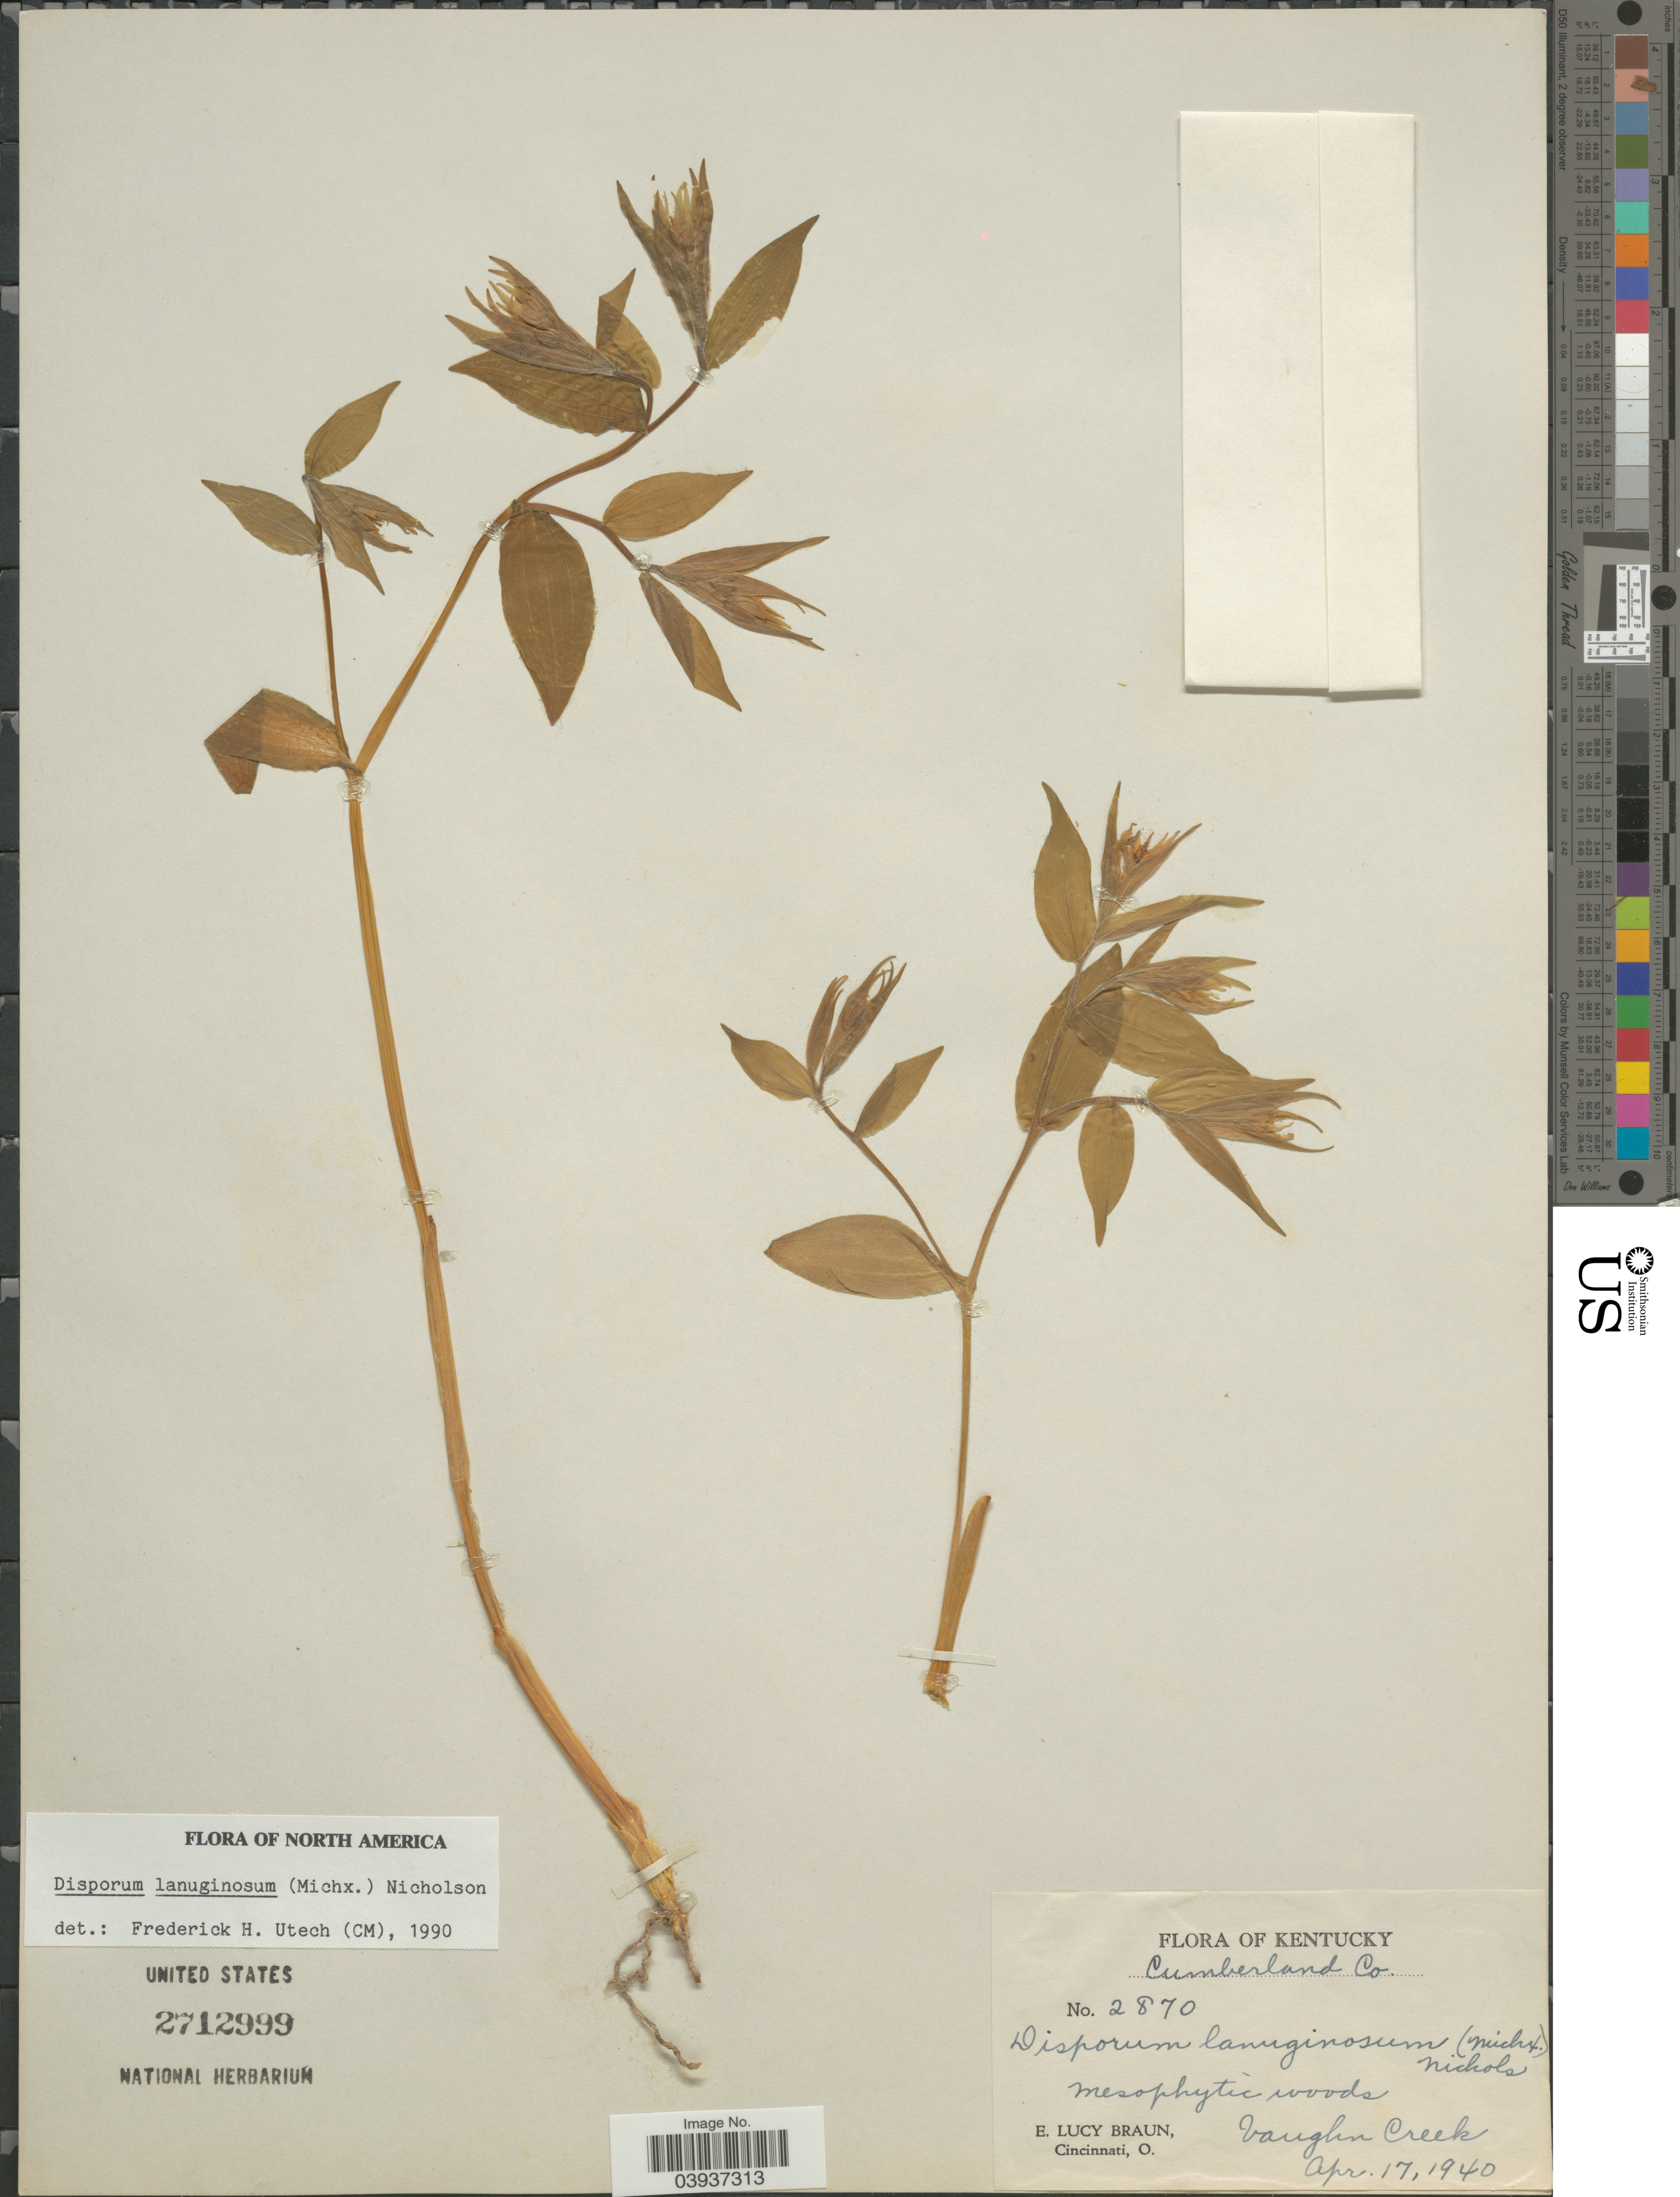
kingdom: Plantae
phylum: Tracheophyta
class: Liliopsida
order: Liliales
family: Colchicaceae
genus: Disporum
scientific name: Disporum lanuginosum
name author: (Michx.) G. Nicholson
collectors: E. L. Braun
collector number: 2870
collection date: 1940-04-17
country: United States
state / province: Kentucky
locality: Cumberland Co. Vaughn Creek.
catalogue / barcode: US 2712999